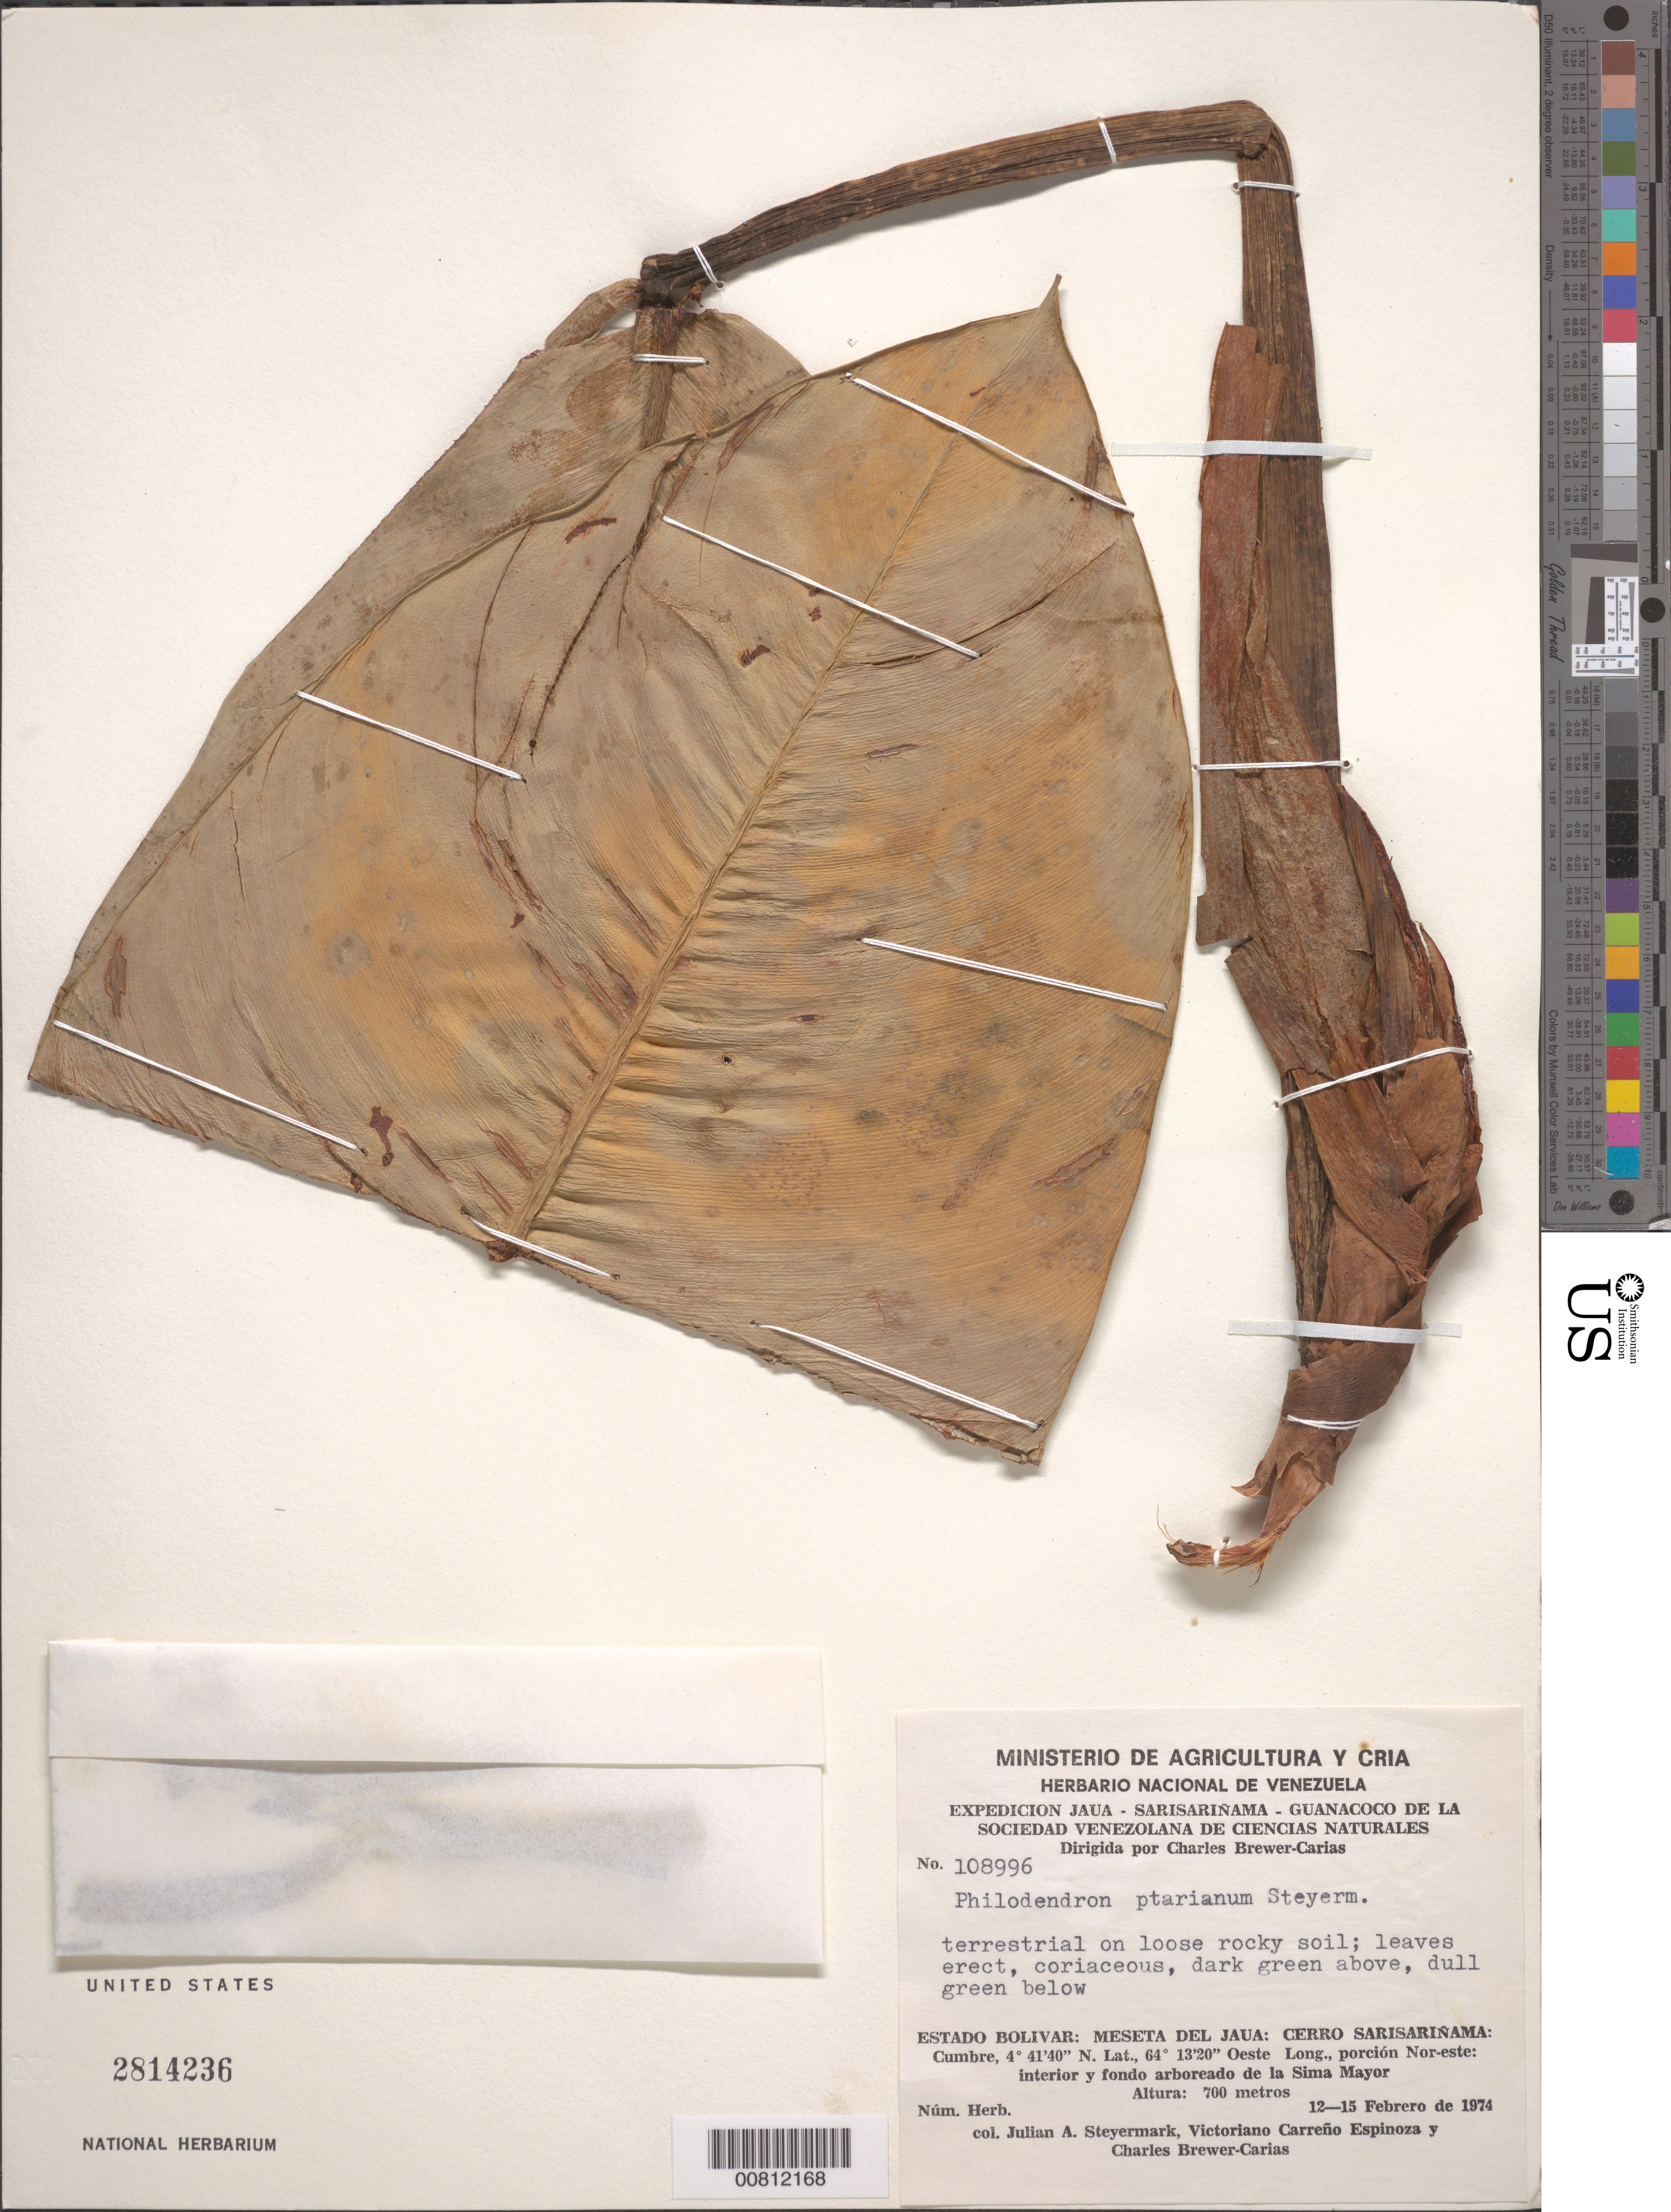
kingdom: Plantae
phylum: Tracheophyta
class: Liliopsida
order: Alismatales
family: Araceae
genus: Philodendron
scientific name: Philodendron ptarianum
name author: Steyerm.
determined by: Brewer-Carias, Charles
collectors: J. Steyermark, V. Carreño E. & C. Brewer-Carias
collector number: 108996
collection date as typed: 12-Feb-74 to 15-Feb-74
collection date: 1974-02-12/1974-02-15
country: Venezuela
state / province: Bolívar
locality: Meseta del Jaua: Cerro Sarisariñama; interíor y fondo arboreando de la Sima Mayor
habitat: Terrestrial on loose rocky soil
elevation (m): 700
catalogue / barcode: US 2814236